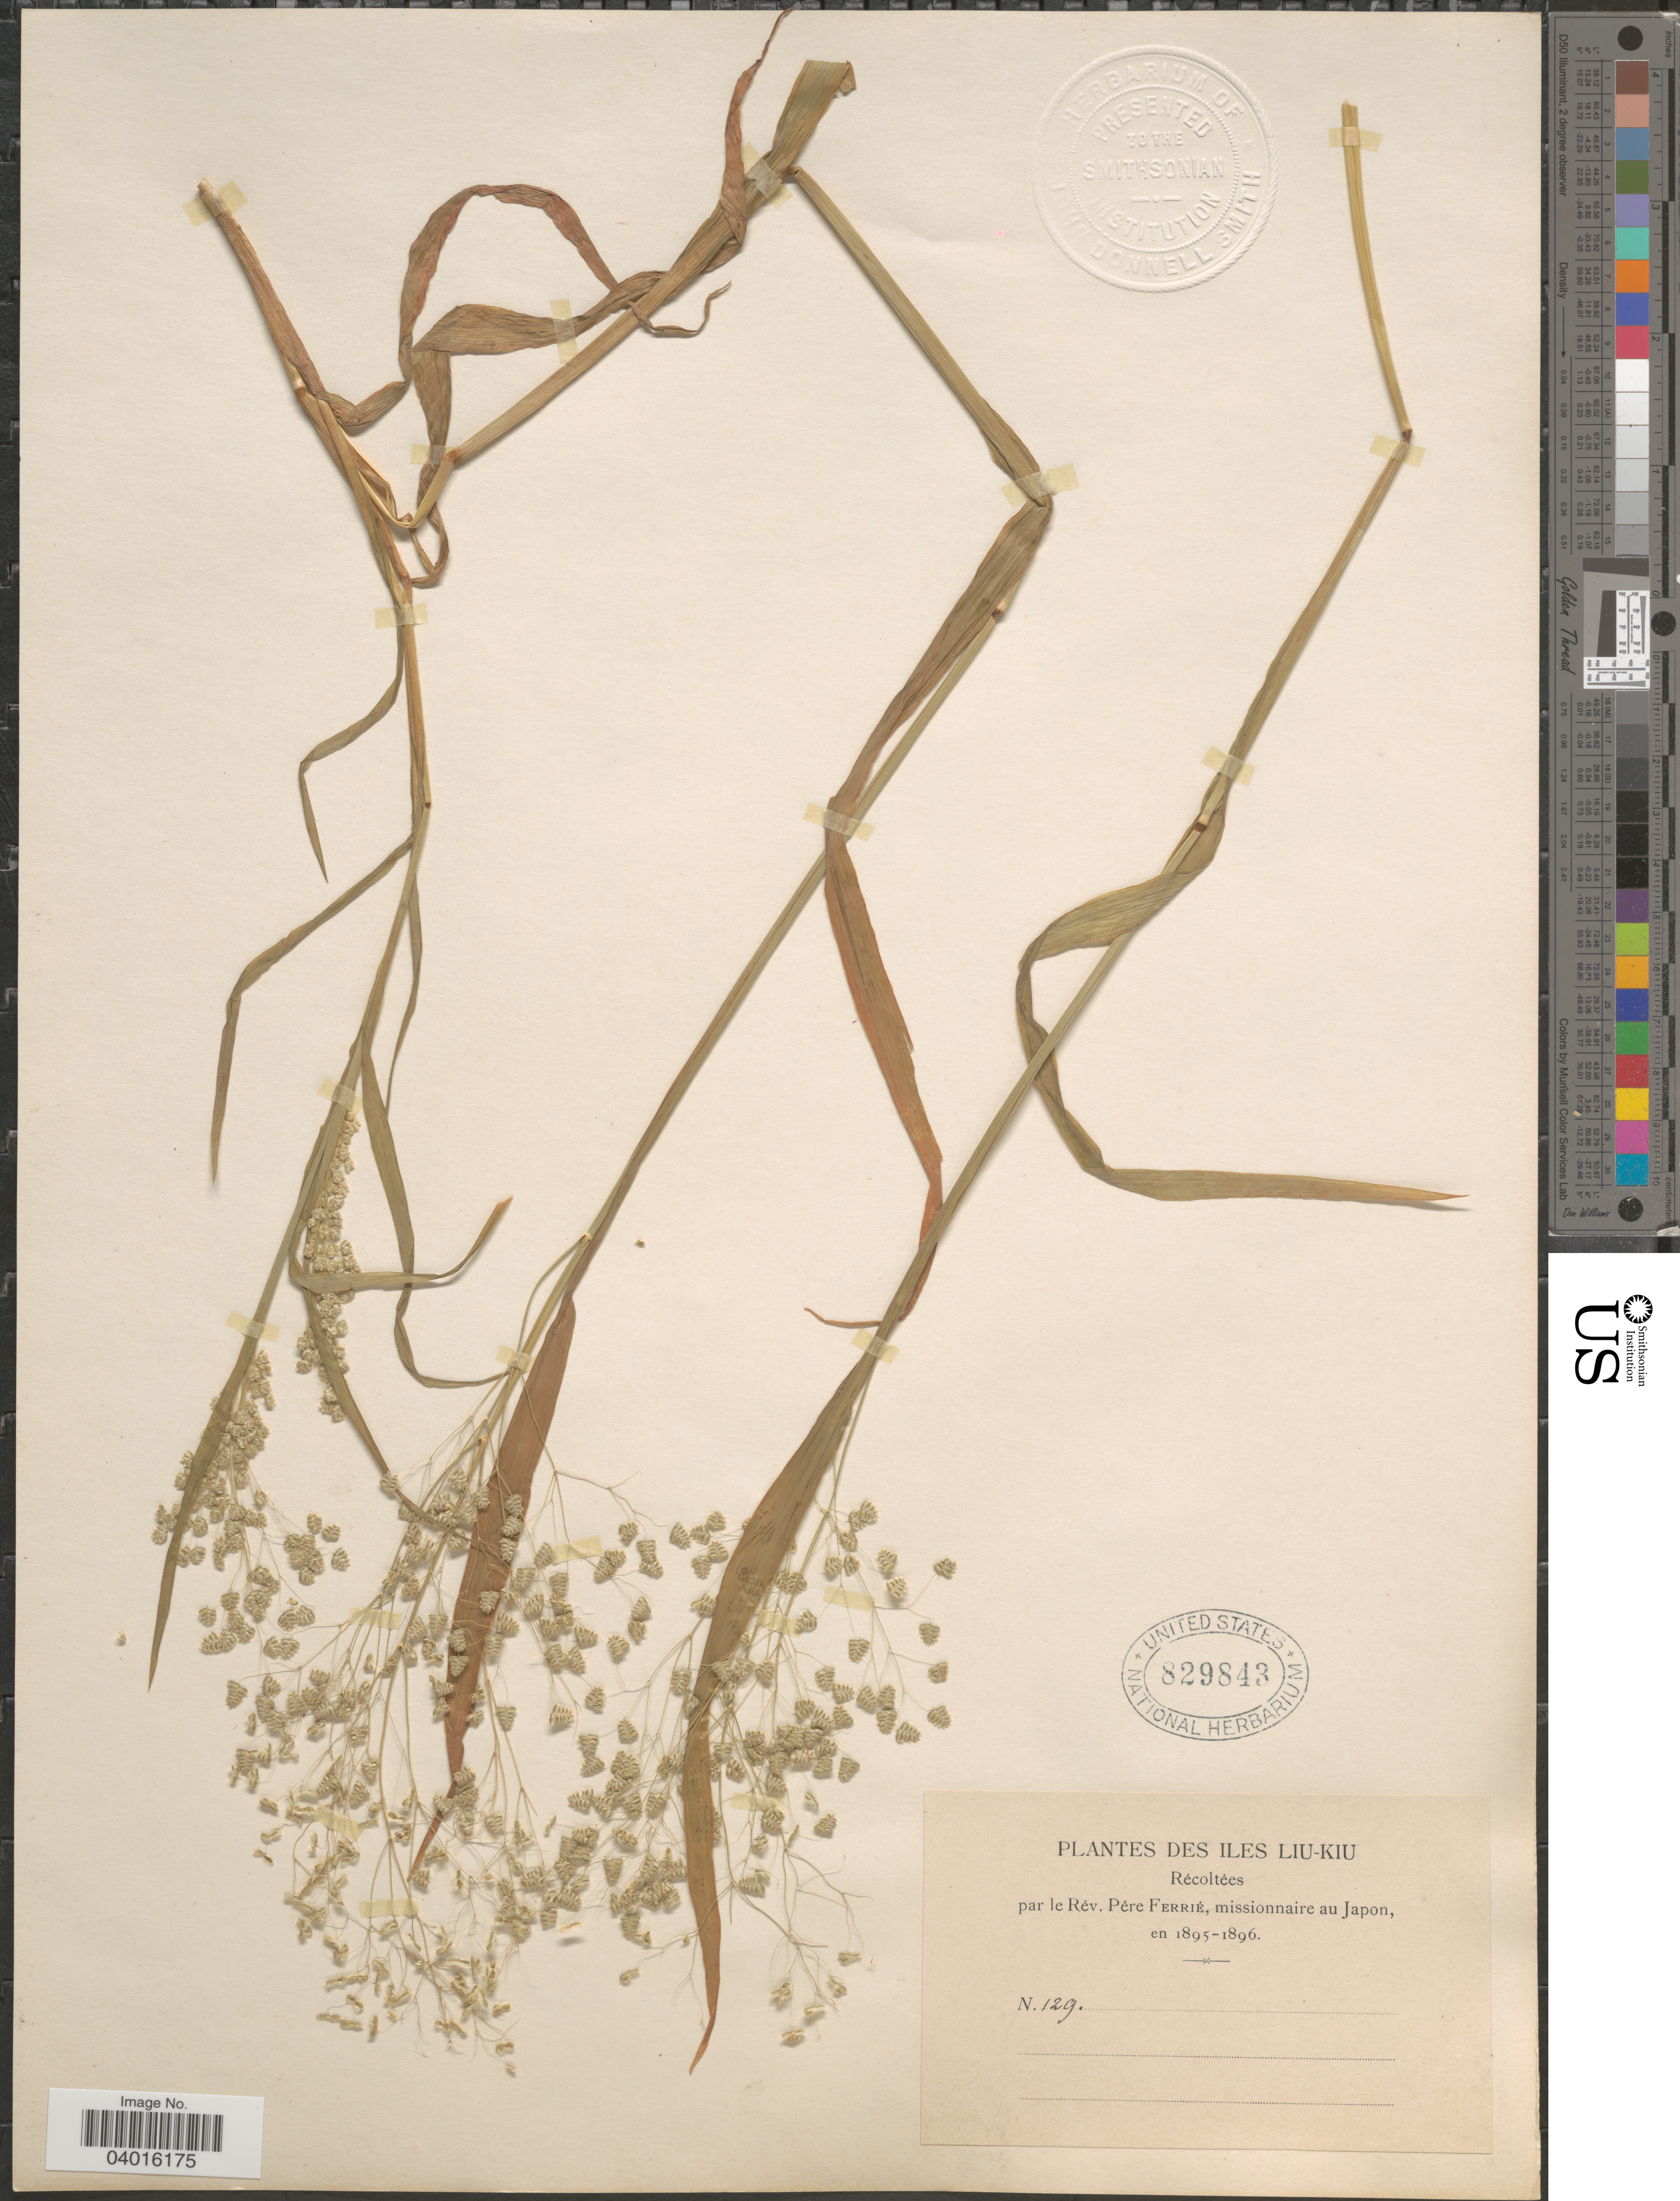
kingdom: Plantae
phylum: Tracheophyta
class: Liliopsida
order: Poales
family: Poaceae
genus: Briza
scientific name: Briza minor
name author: L.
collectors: R. Ferrié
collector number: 129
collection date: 1895/1896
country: Japan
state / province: Okinawa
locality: Iles Liu-Kiu.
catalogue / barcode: US 829843